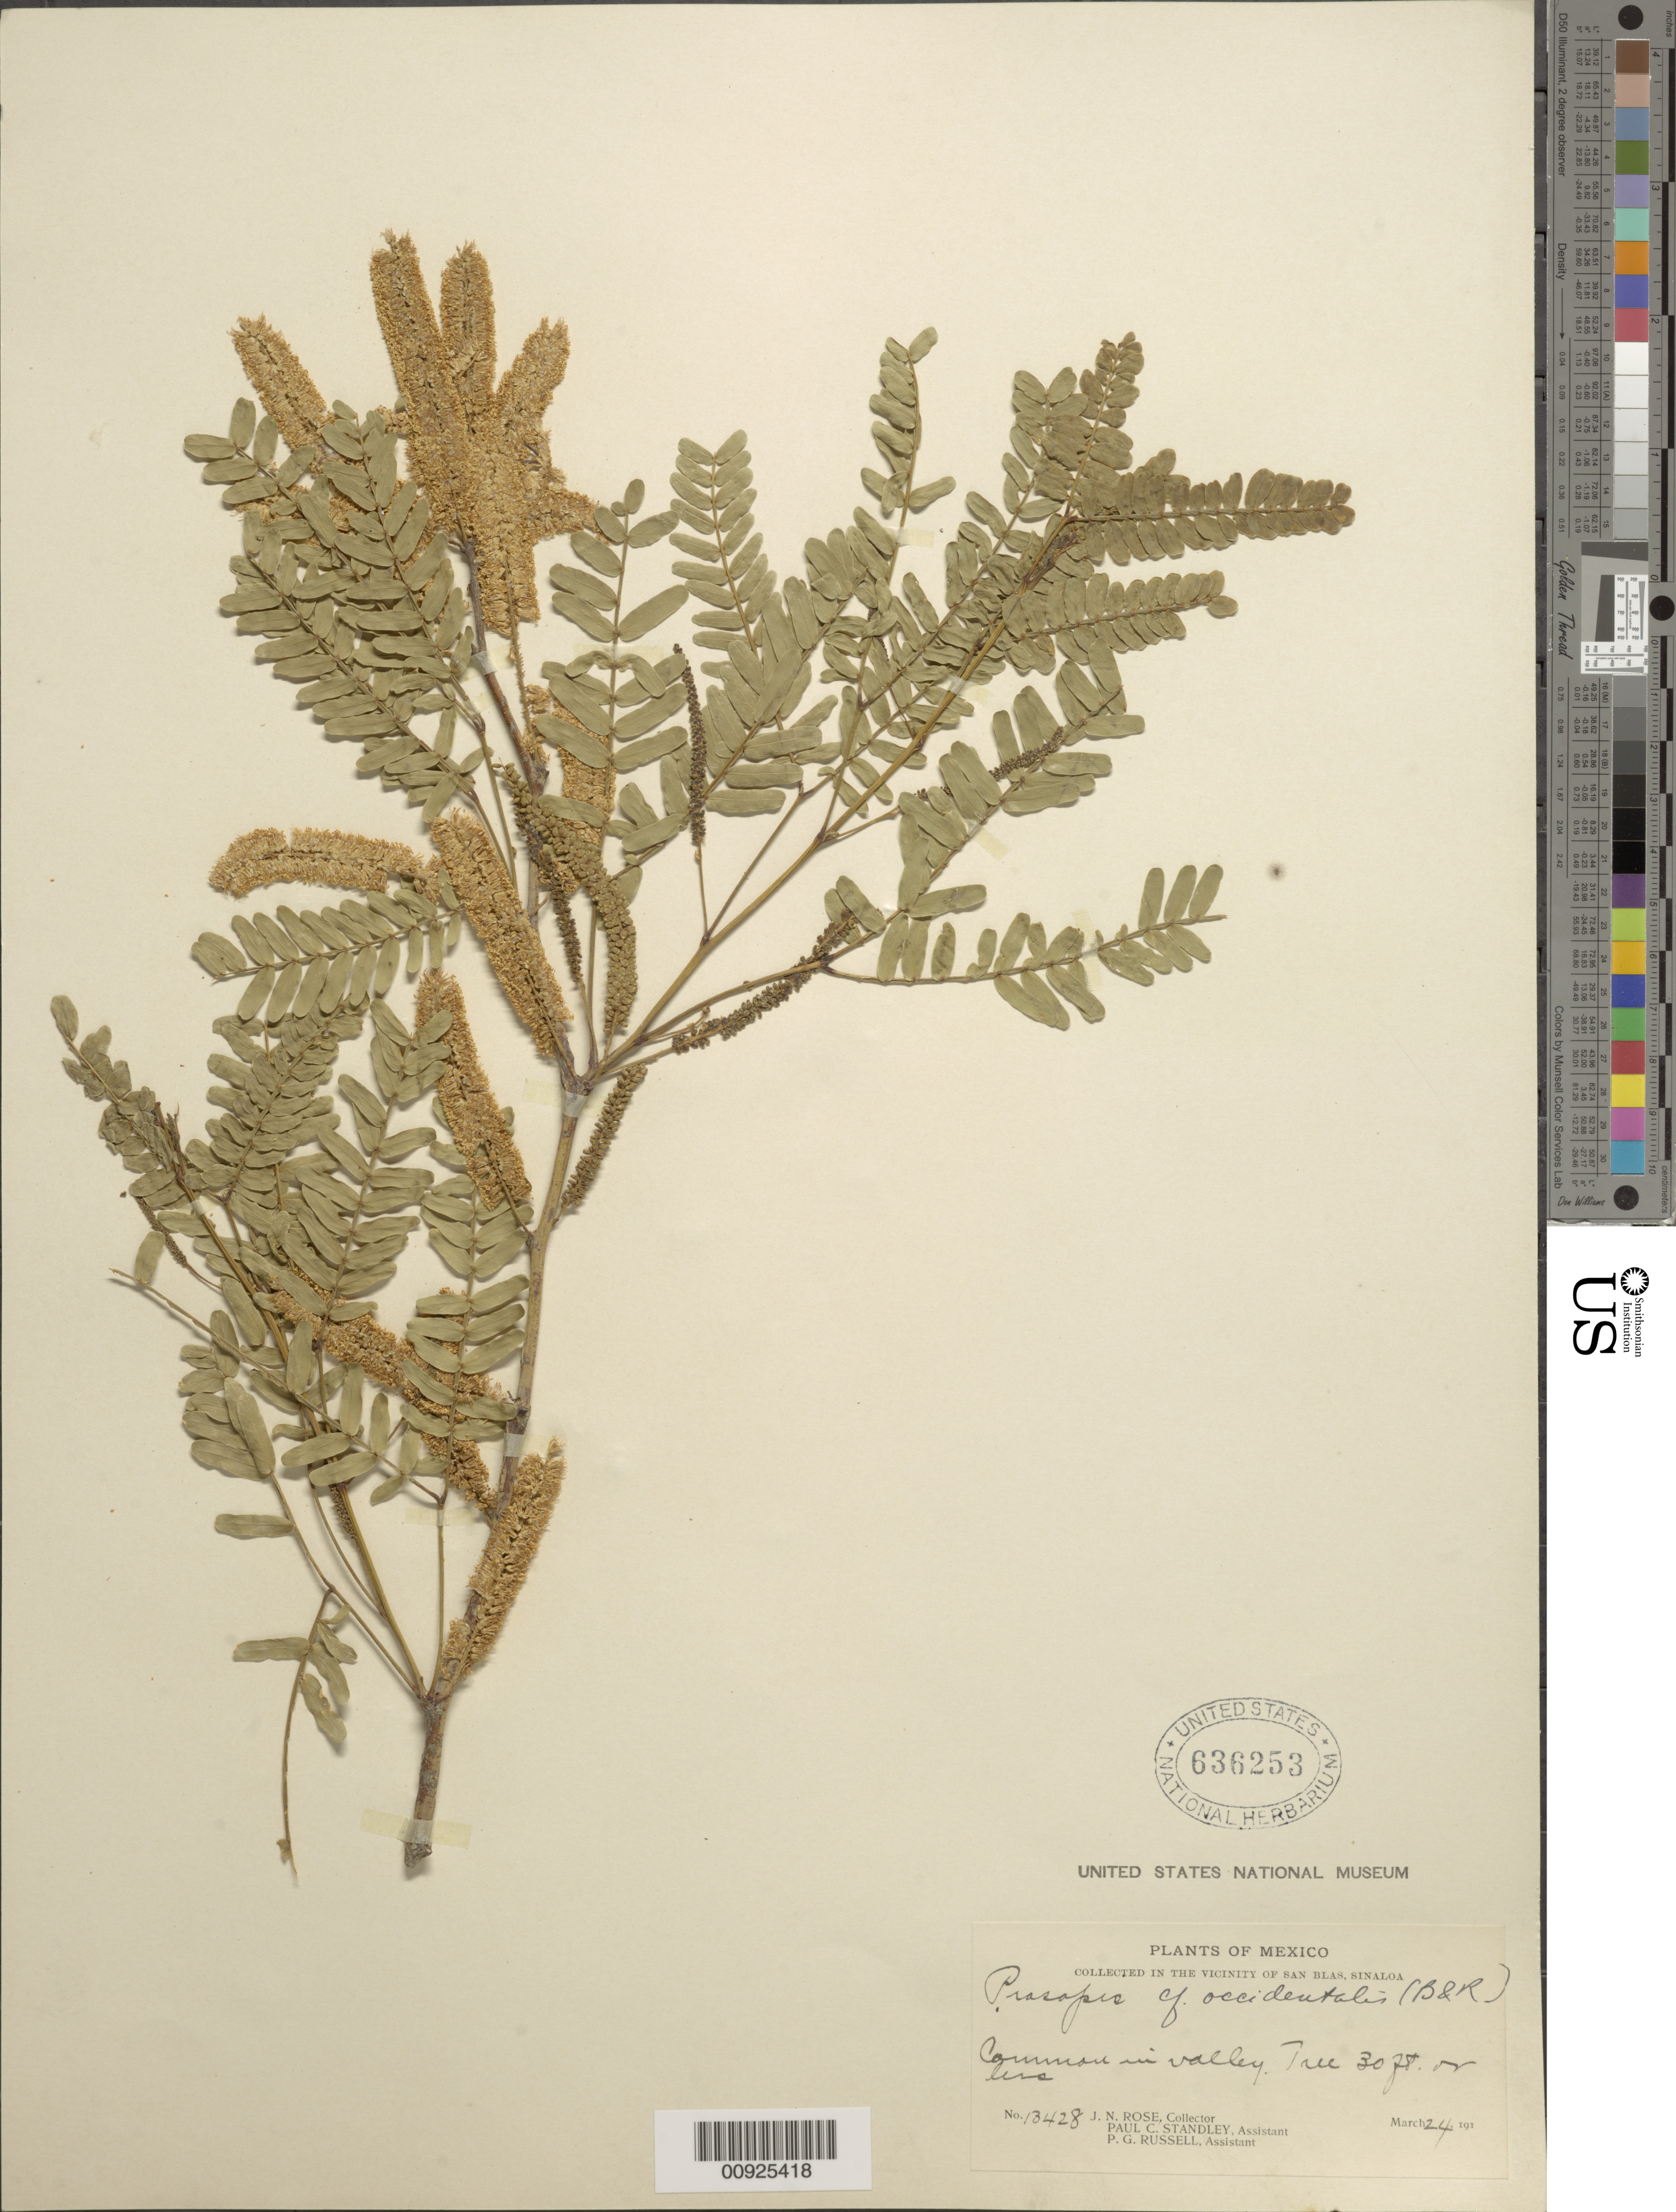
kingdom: Plantae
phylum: Tracheophyta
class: Magnoliopsida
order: Fabales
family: Fabaceae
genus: Neltuma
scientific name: Neltuma juliflora var. juliflora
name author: (Sw.) Raf.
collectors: J. N. Rose, P. C. Standley & P. G. Russell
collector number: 13428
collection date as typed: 24 Mar 191-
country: Mexico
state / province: Sinaloa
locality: In the vicinity of San Blas, Sinaloa.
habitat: Common in valley.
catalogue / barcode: US 636253